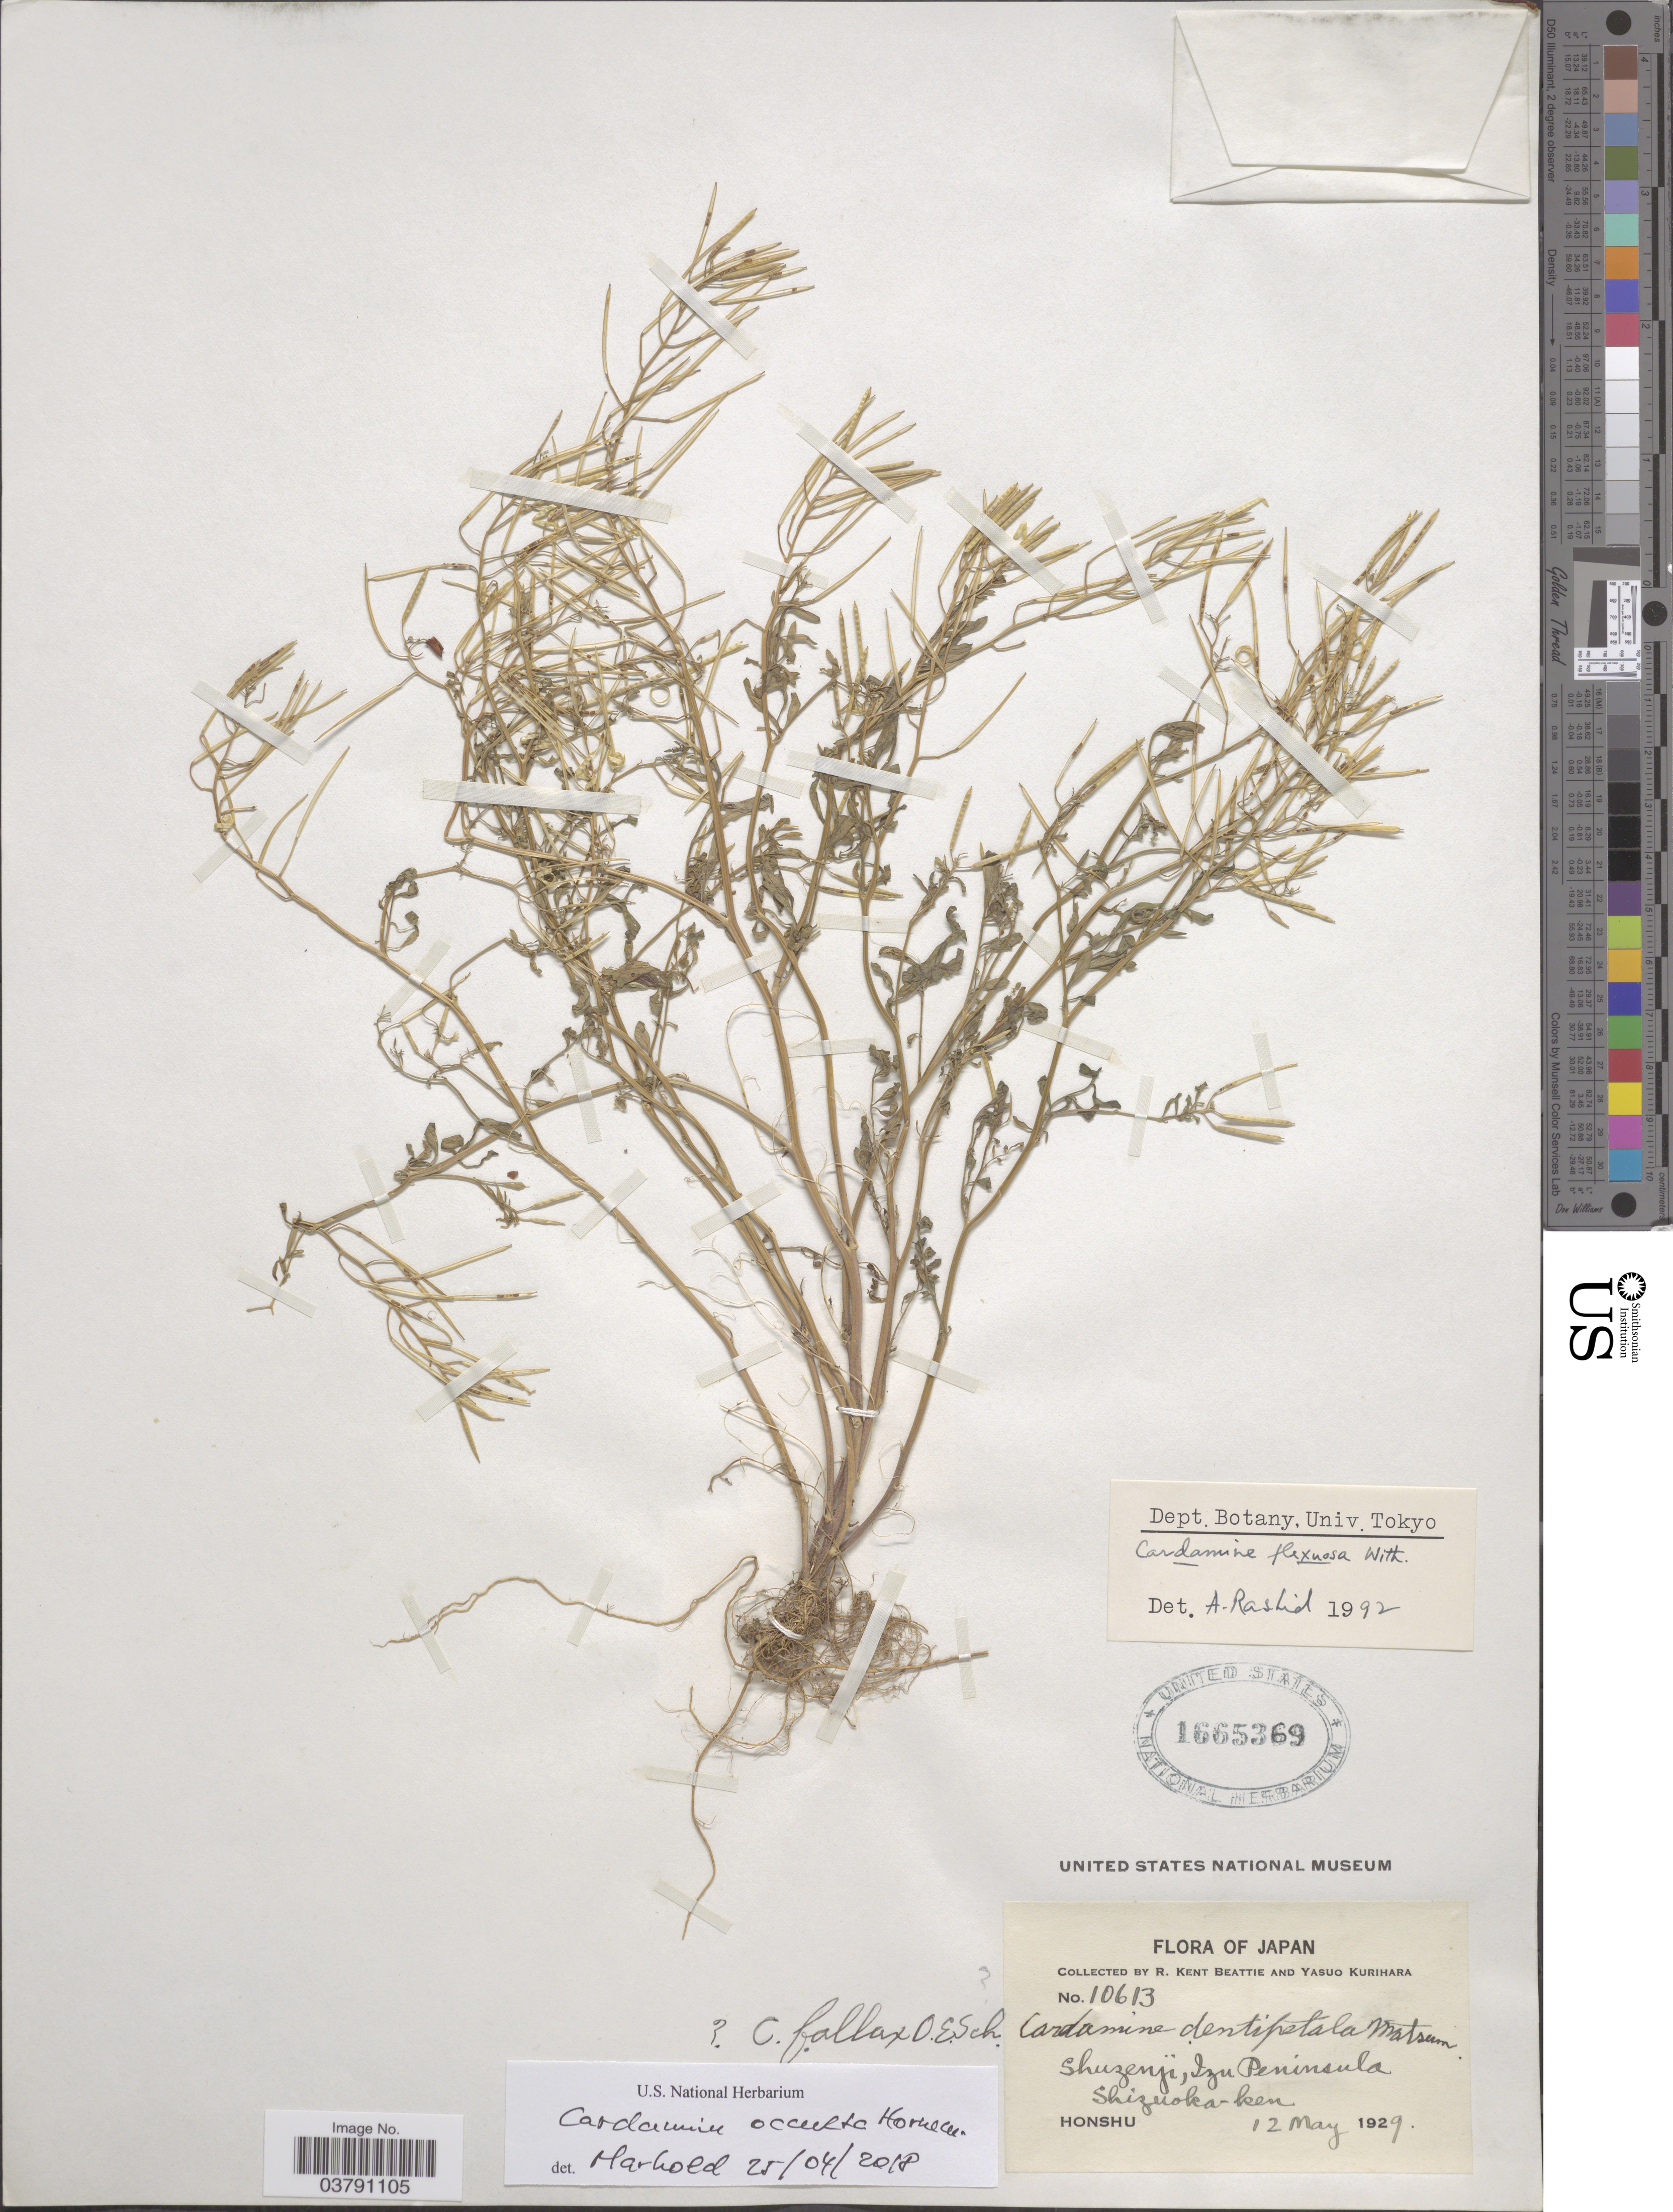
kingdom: Plantae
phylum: Tracheophyta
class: Magnoliopsida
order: Brassicales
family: Brassicaceae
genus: Cardamine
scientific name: Cardamine occulta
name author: Hornem.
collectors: R. K. Beattie & Y. Kurihara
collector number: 10613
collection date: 1929-05-12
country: Japan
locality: Shuzenji, Izu Peninsula, Shizuoka-ken.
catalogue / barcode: US 1665369